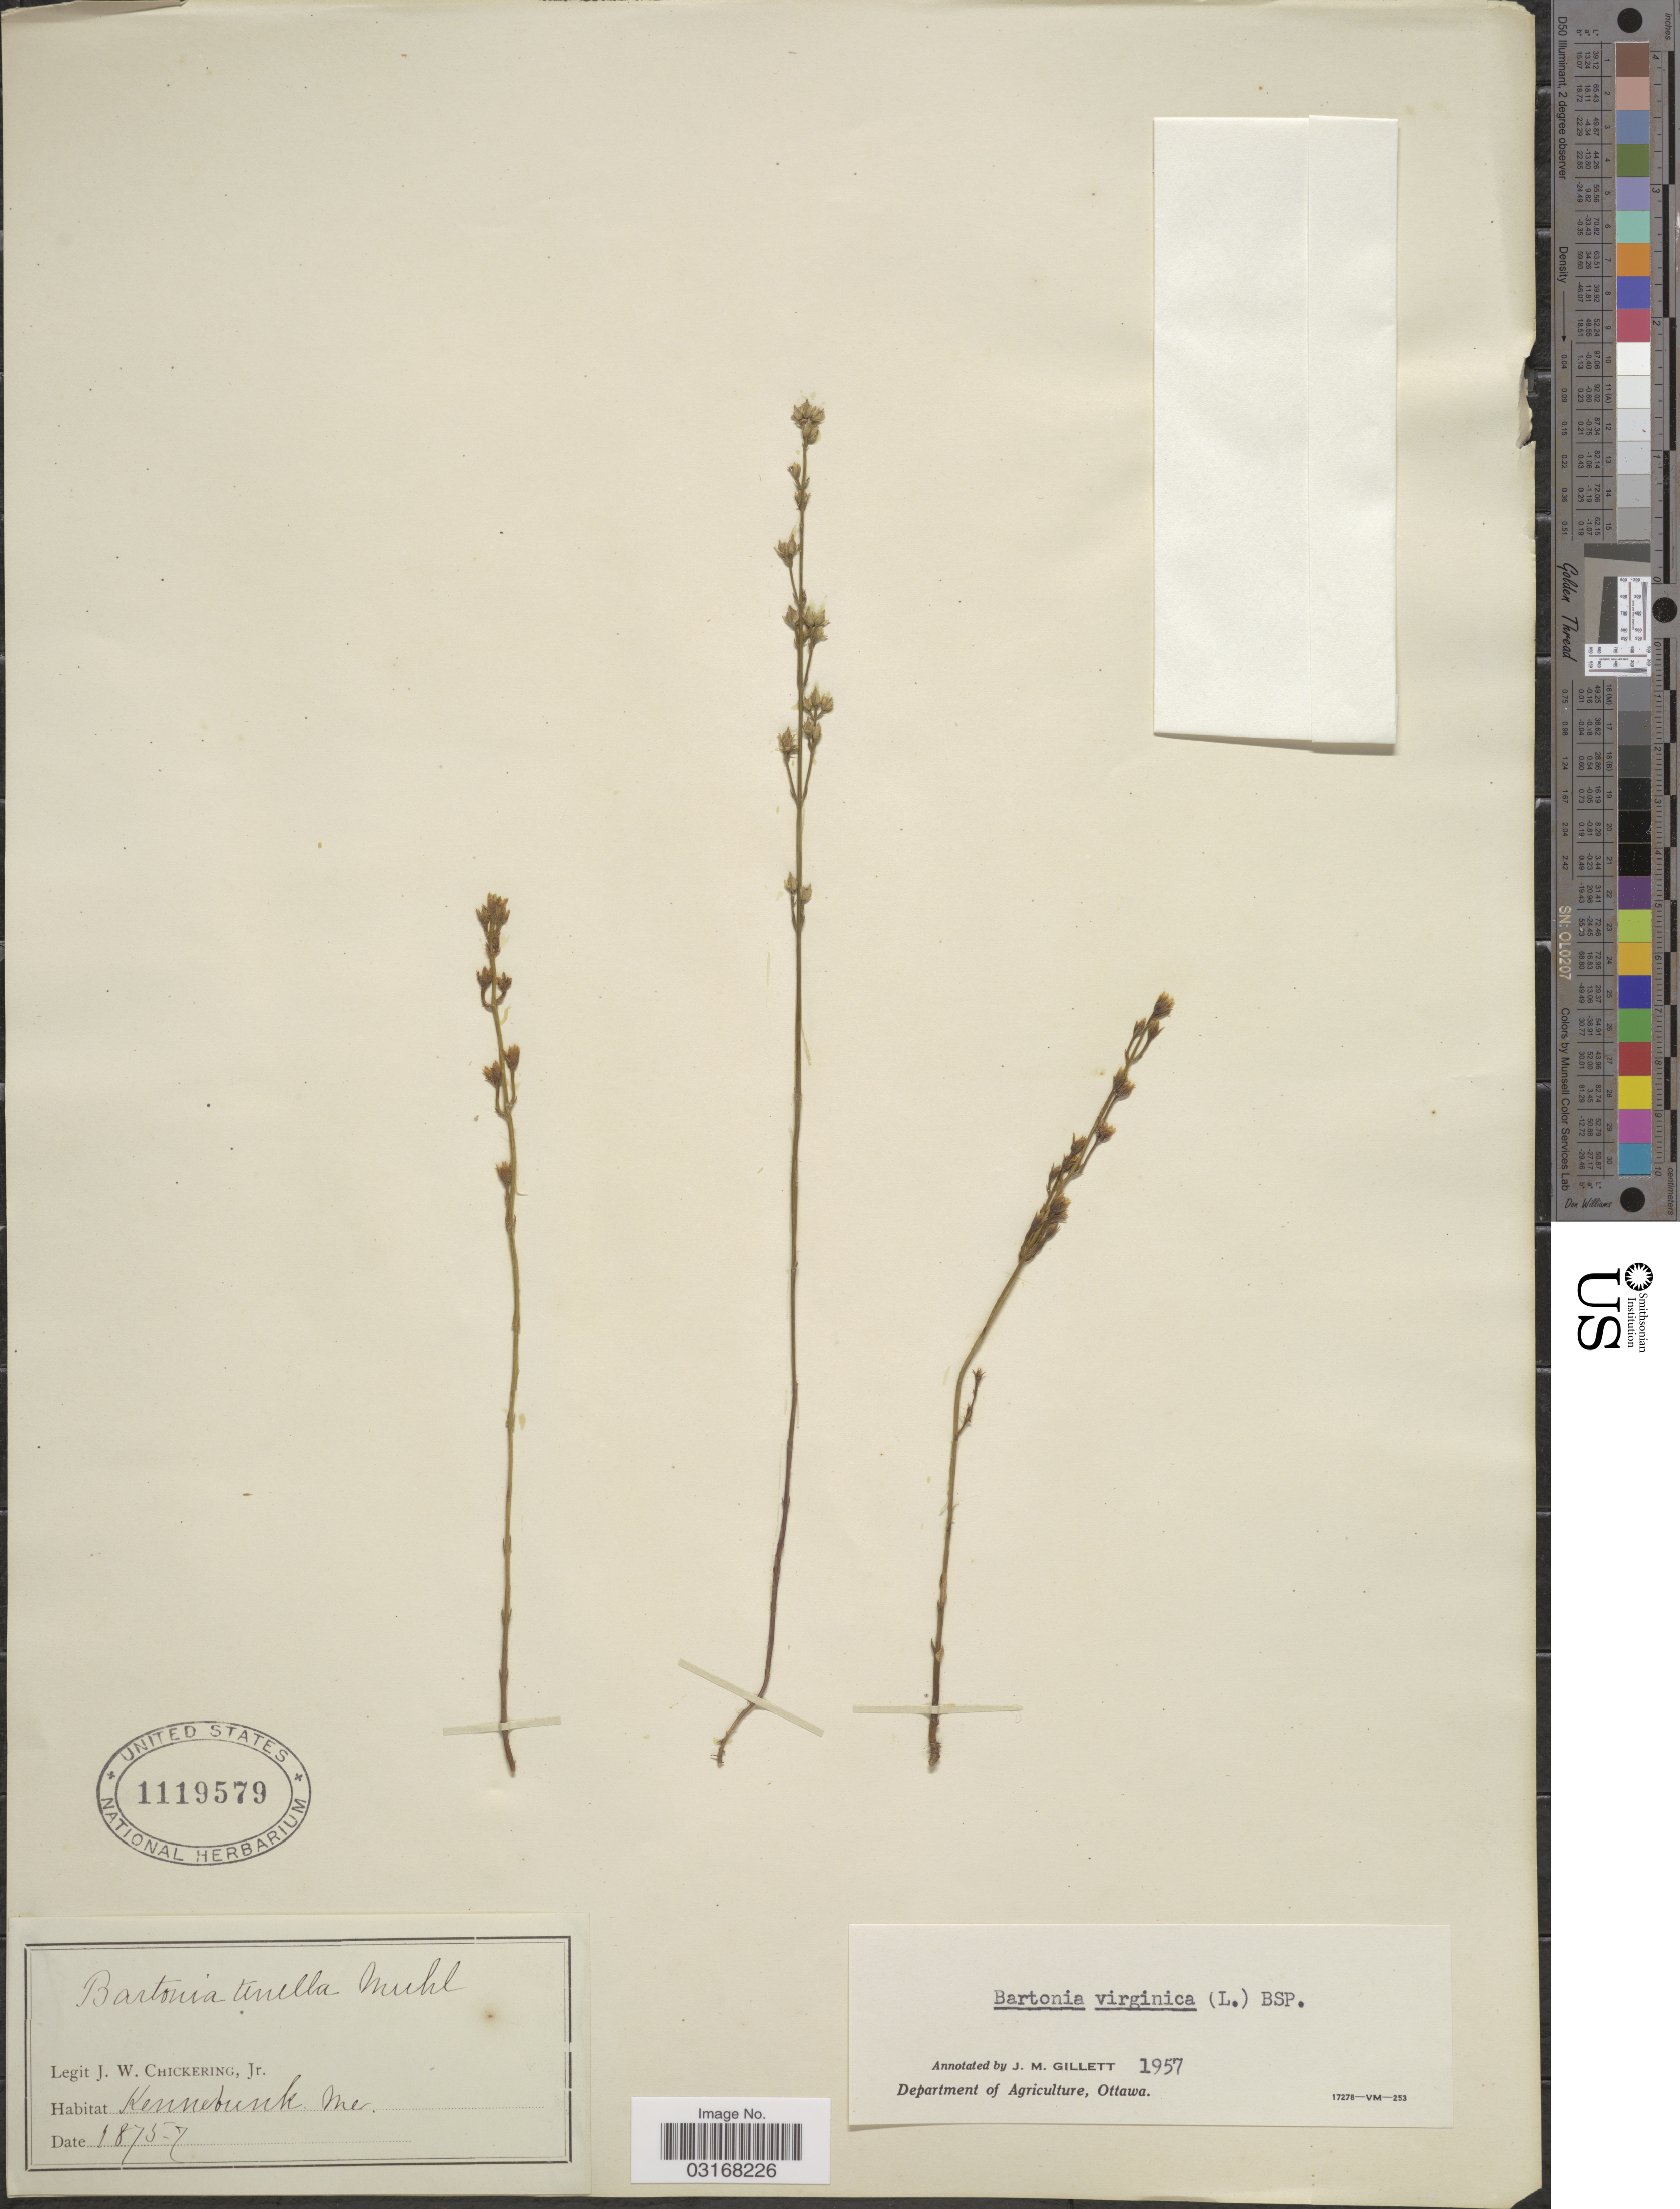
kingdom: Plantae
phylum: Tracheophyta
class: Magnoliopsida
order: Gentianales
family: Gentianaceae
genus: Bartonia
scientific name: Bartonia virginica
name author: (L.) Britton, Stearns & Poggenb.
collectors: J. Chickering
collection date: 1875/1877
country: United States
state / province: Maine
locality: Kennebunk Me.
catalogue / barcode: US 1119579